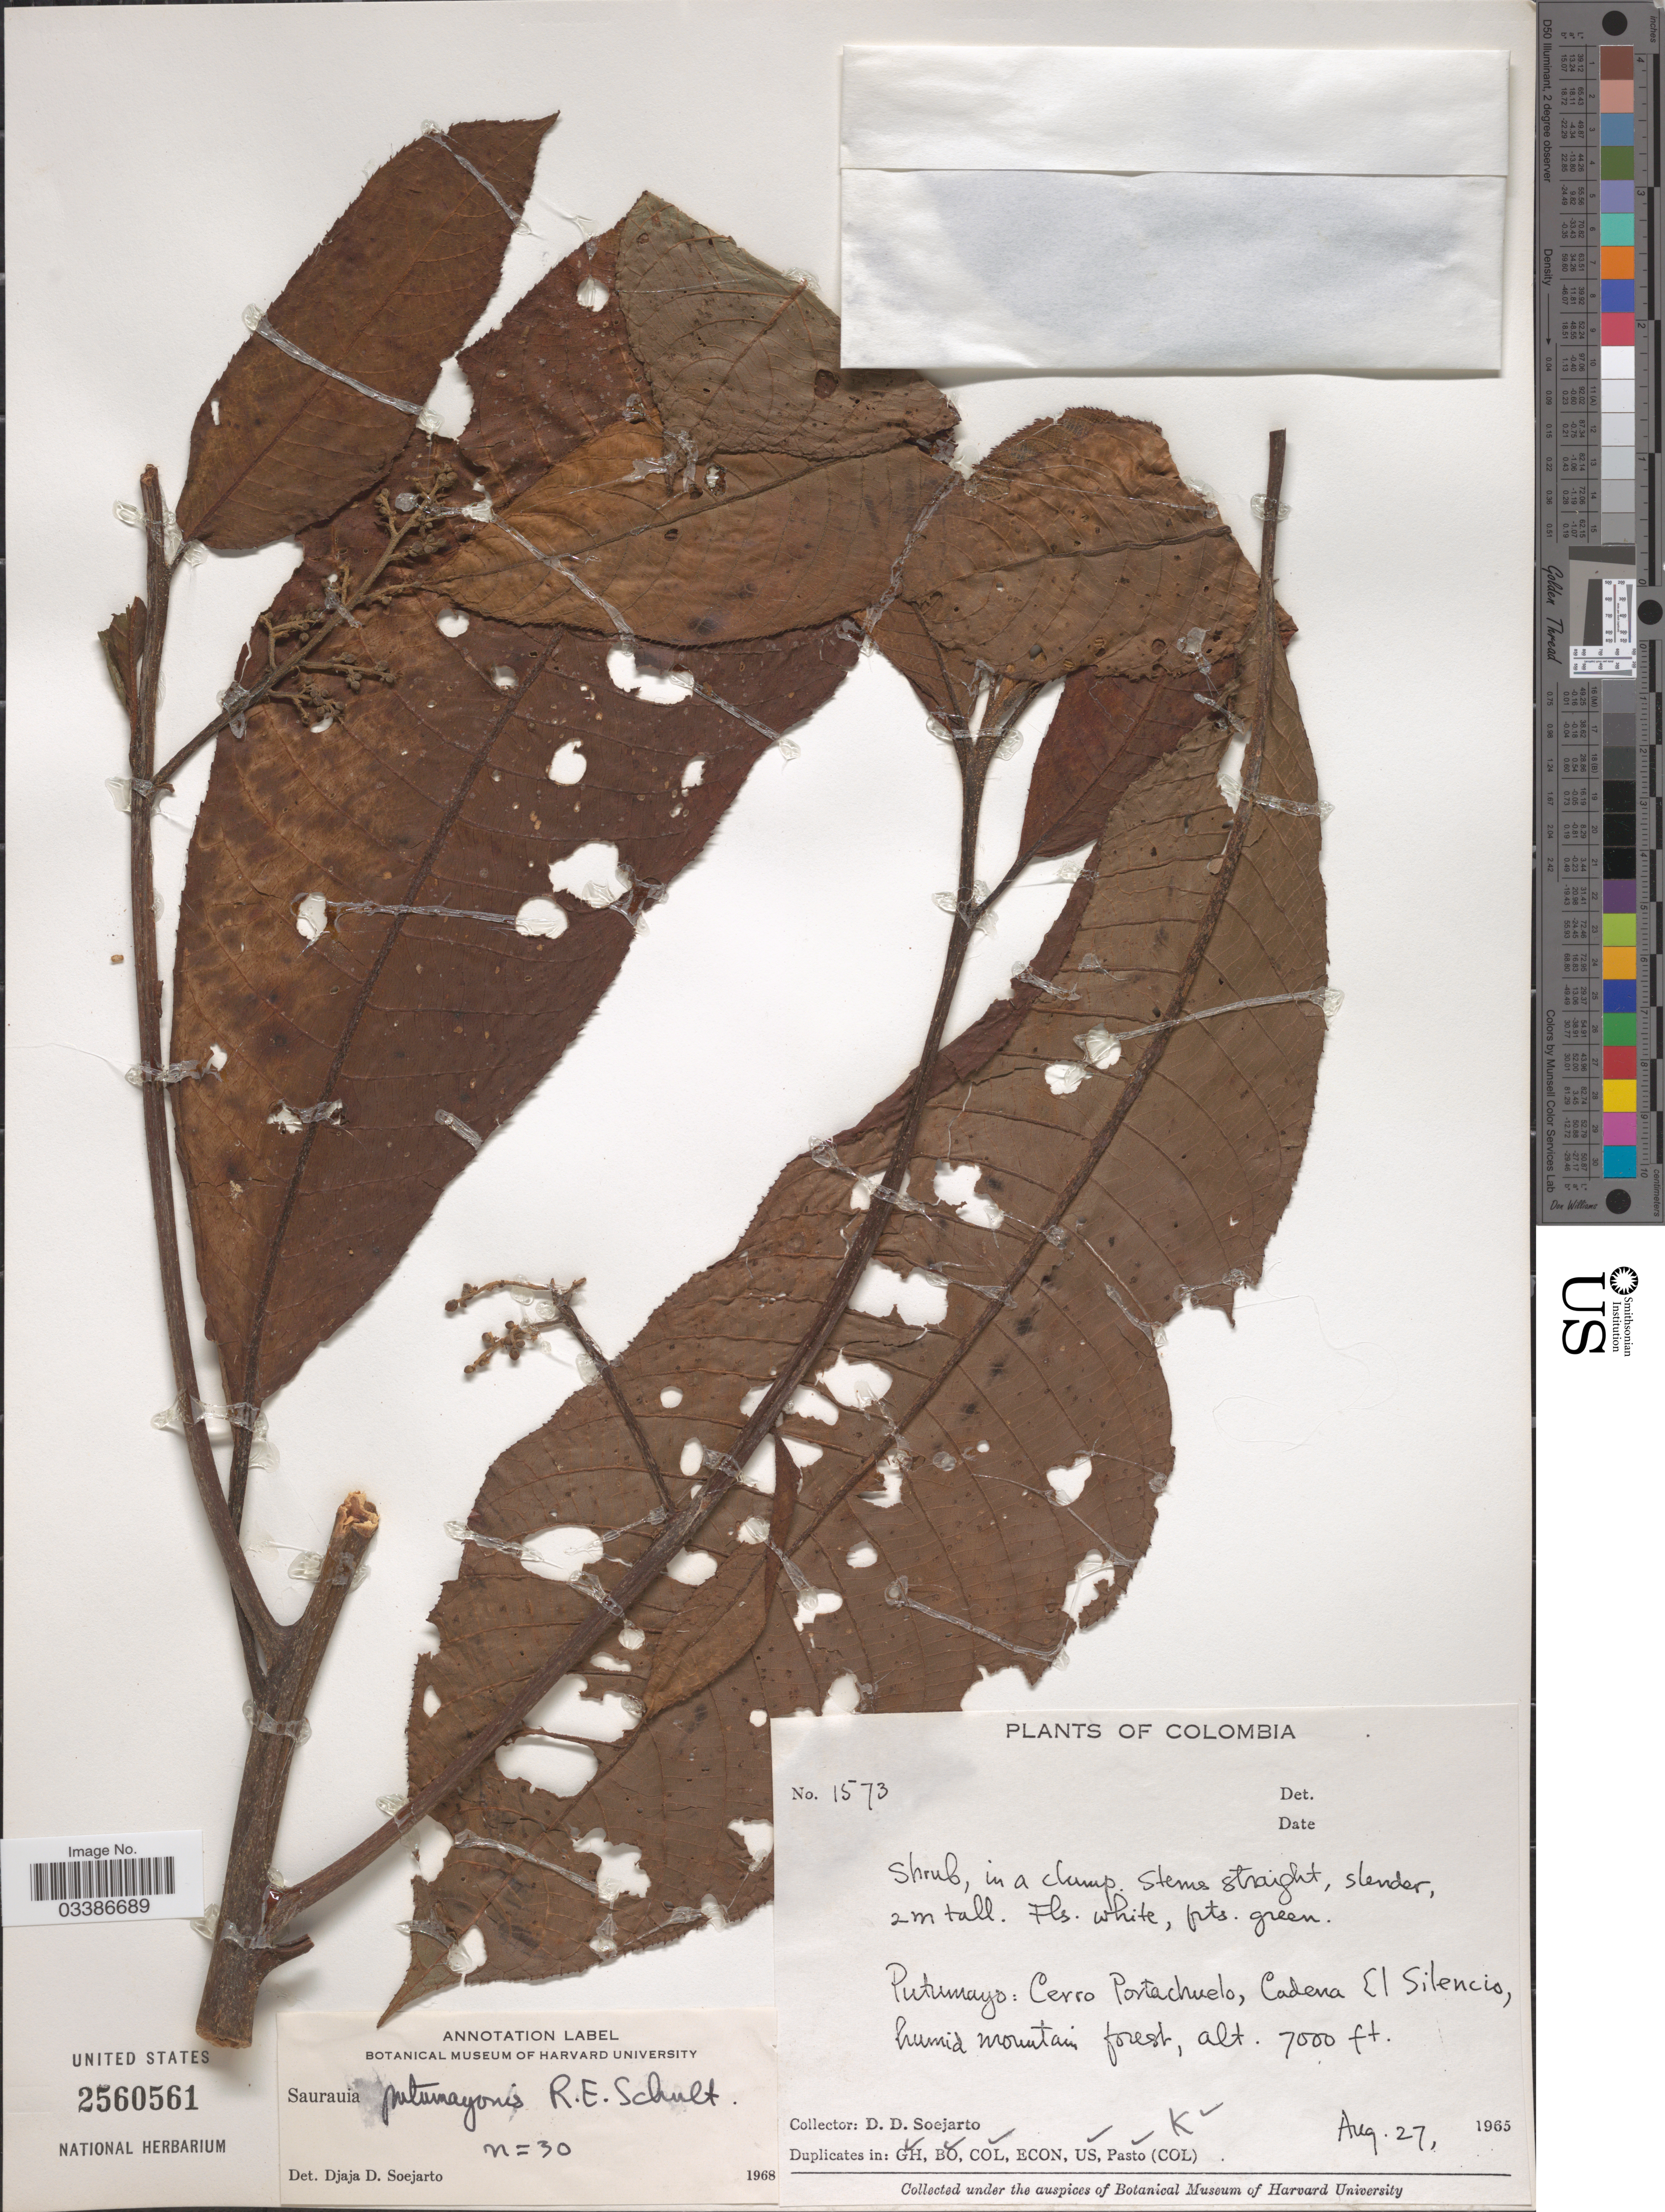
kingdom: Plantae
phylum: Tracheophyta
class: Magnoliopsida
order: Ericales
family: Actinidiaceae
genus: Saurauia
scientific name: Saurauia putumayonis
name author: R.E. Schult. & García-Barr.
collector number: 1573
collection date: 1965-08-27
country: Colombia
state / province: Putumayo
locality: Cerro Portachuelo, Cadena El Silencio.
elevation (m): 2134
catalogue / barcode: US 2560561